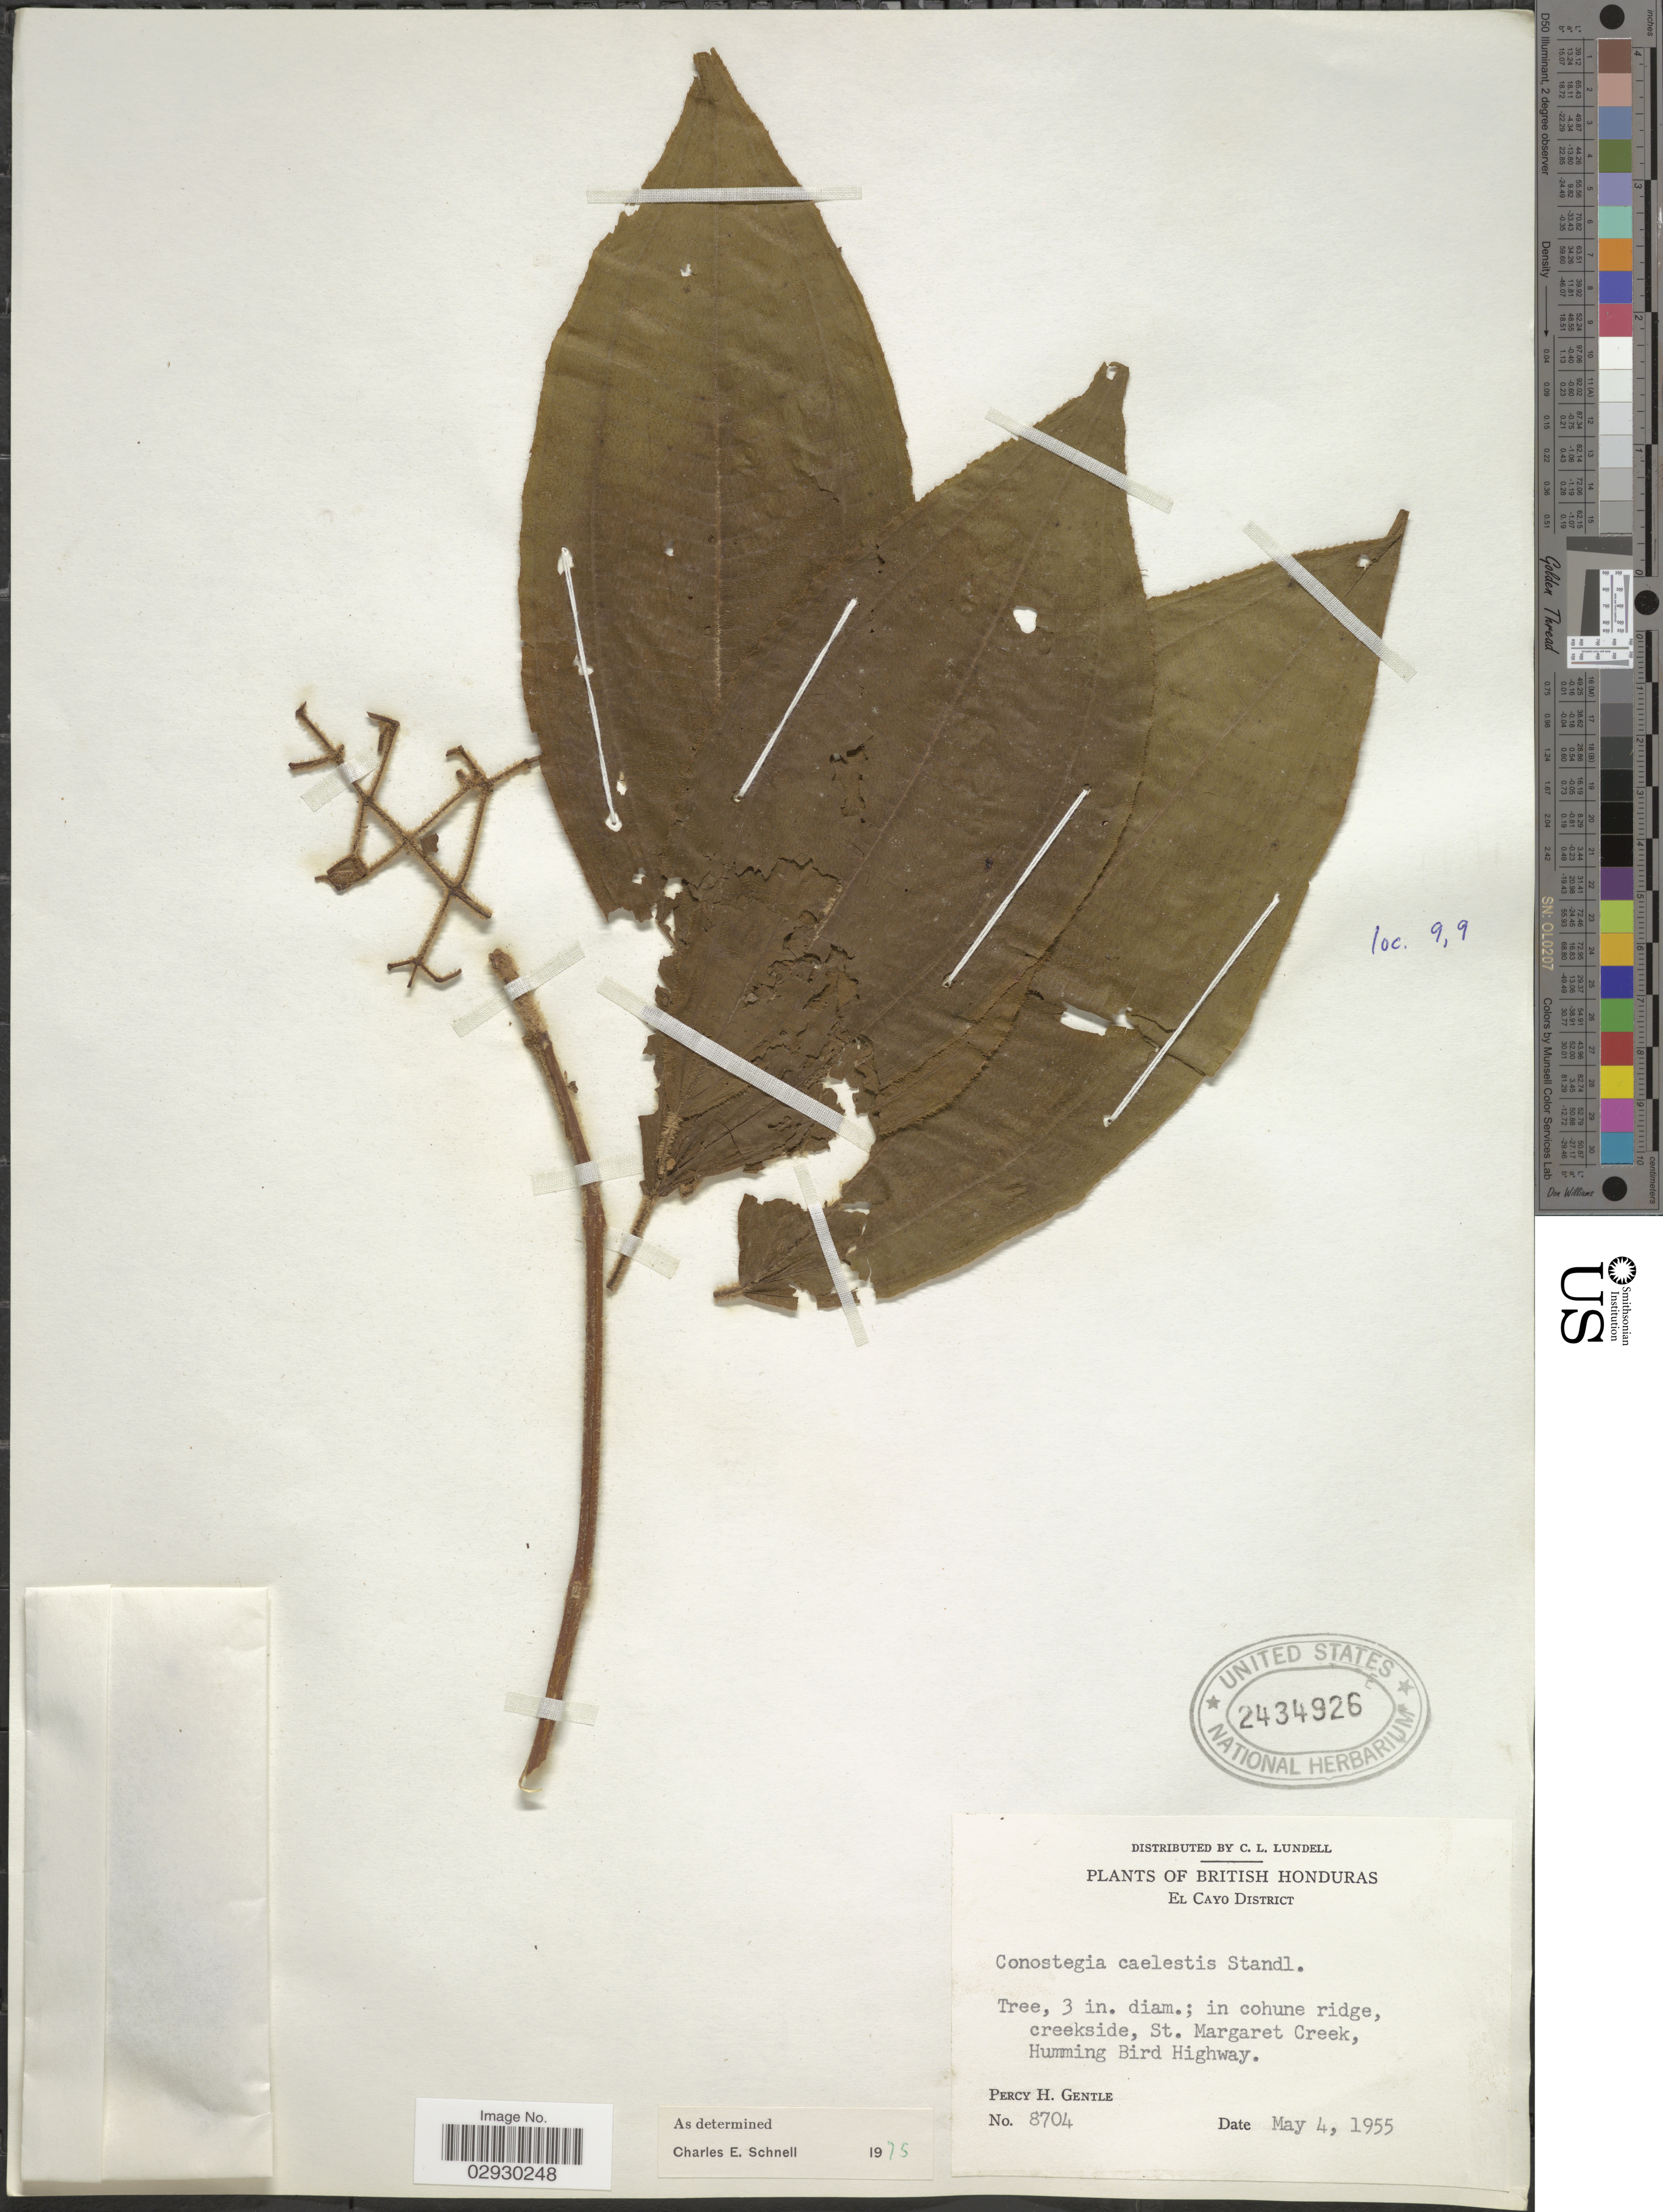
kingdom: Plantae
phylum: Tracheophyta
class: Magnoliopsida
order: Myrtales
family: Melastomataceae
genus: Conostegia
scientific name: Conostegia caelestis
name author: Standl.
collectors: P. H. Gentle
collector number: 8704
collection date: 1955-05-04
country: Belize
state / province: Cayo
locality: British Honduras. El Cayo District. In cohune ridge, creekside, St. Margaret Creek, Humming Bird Highway.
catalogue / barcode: US 2434926